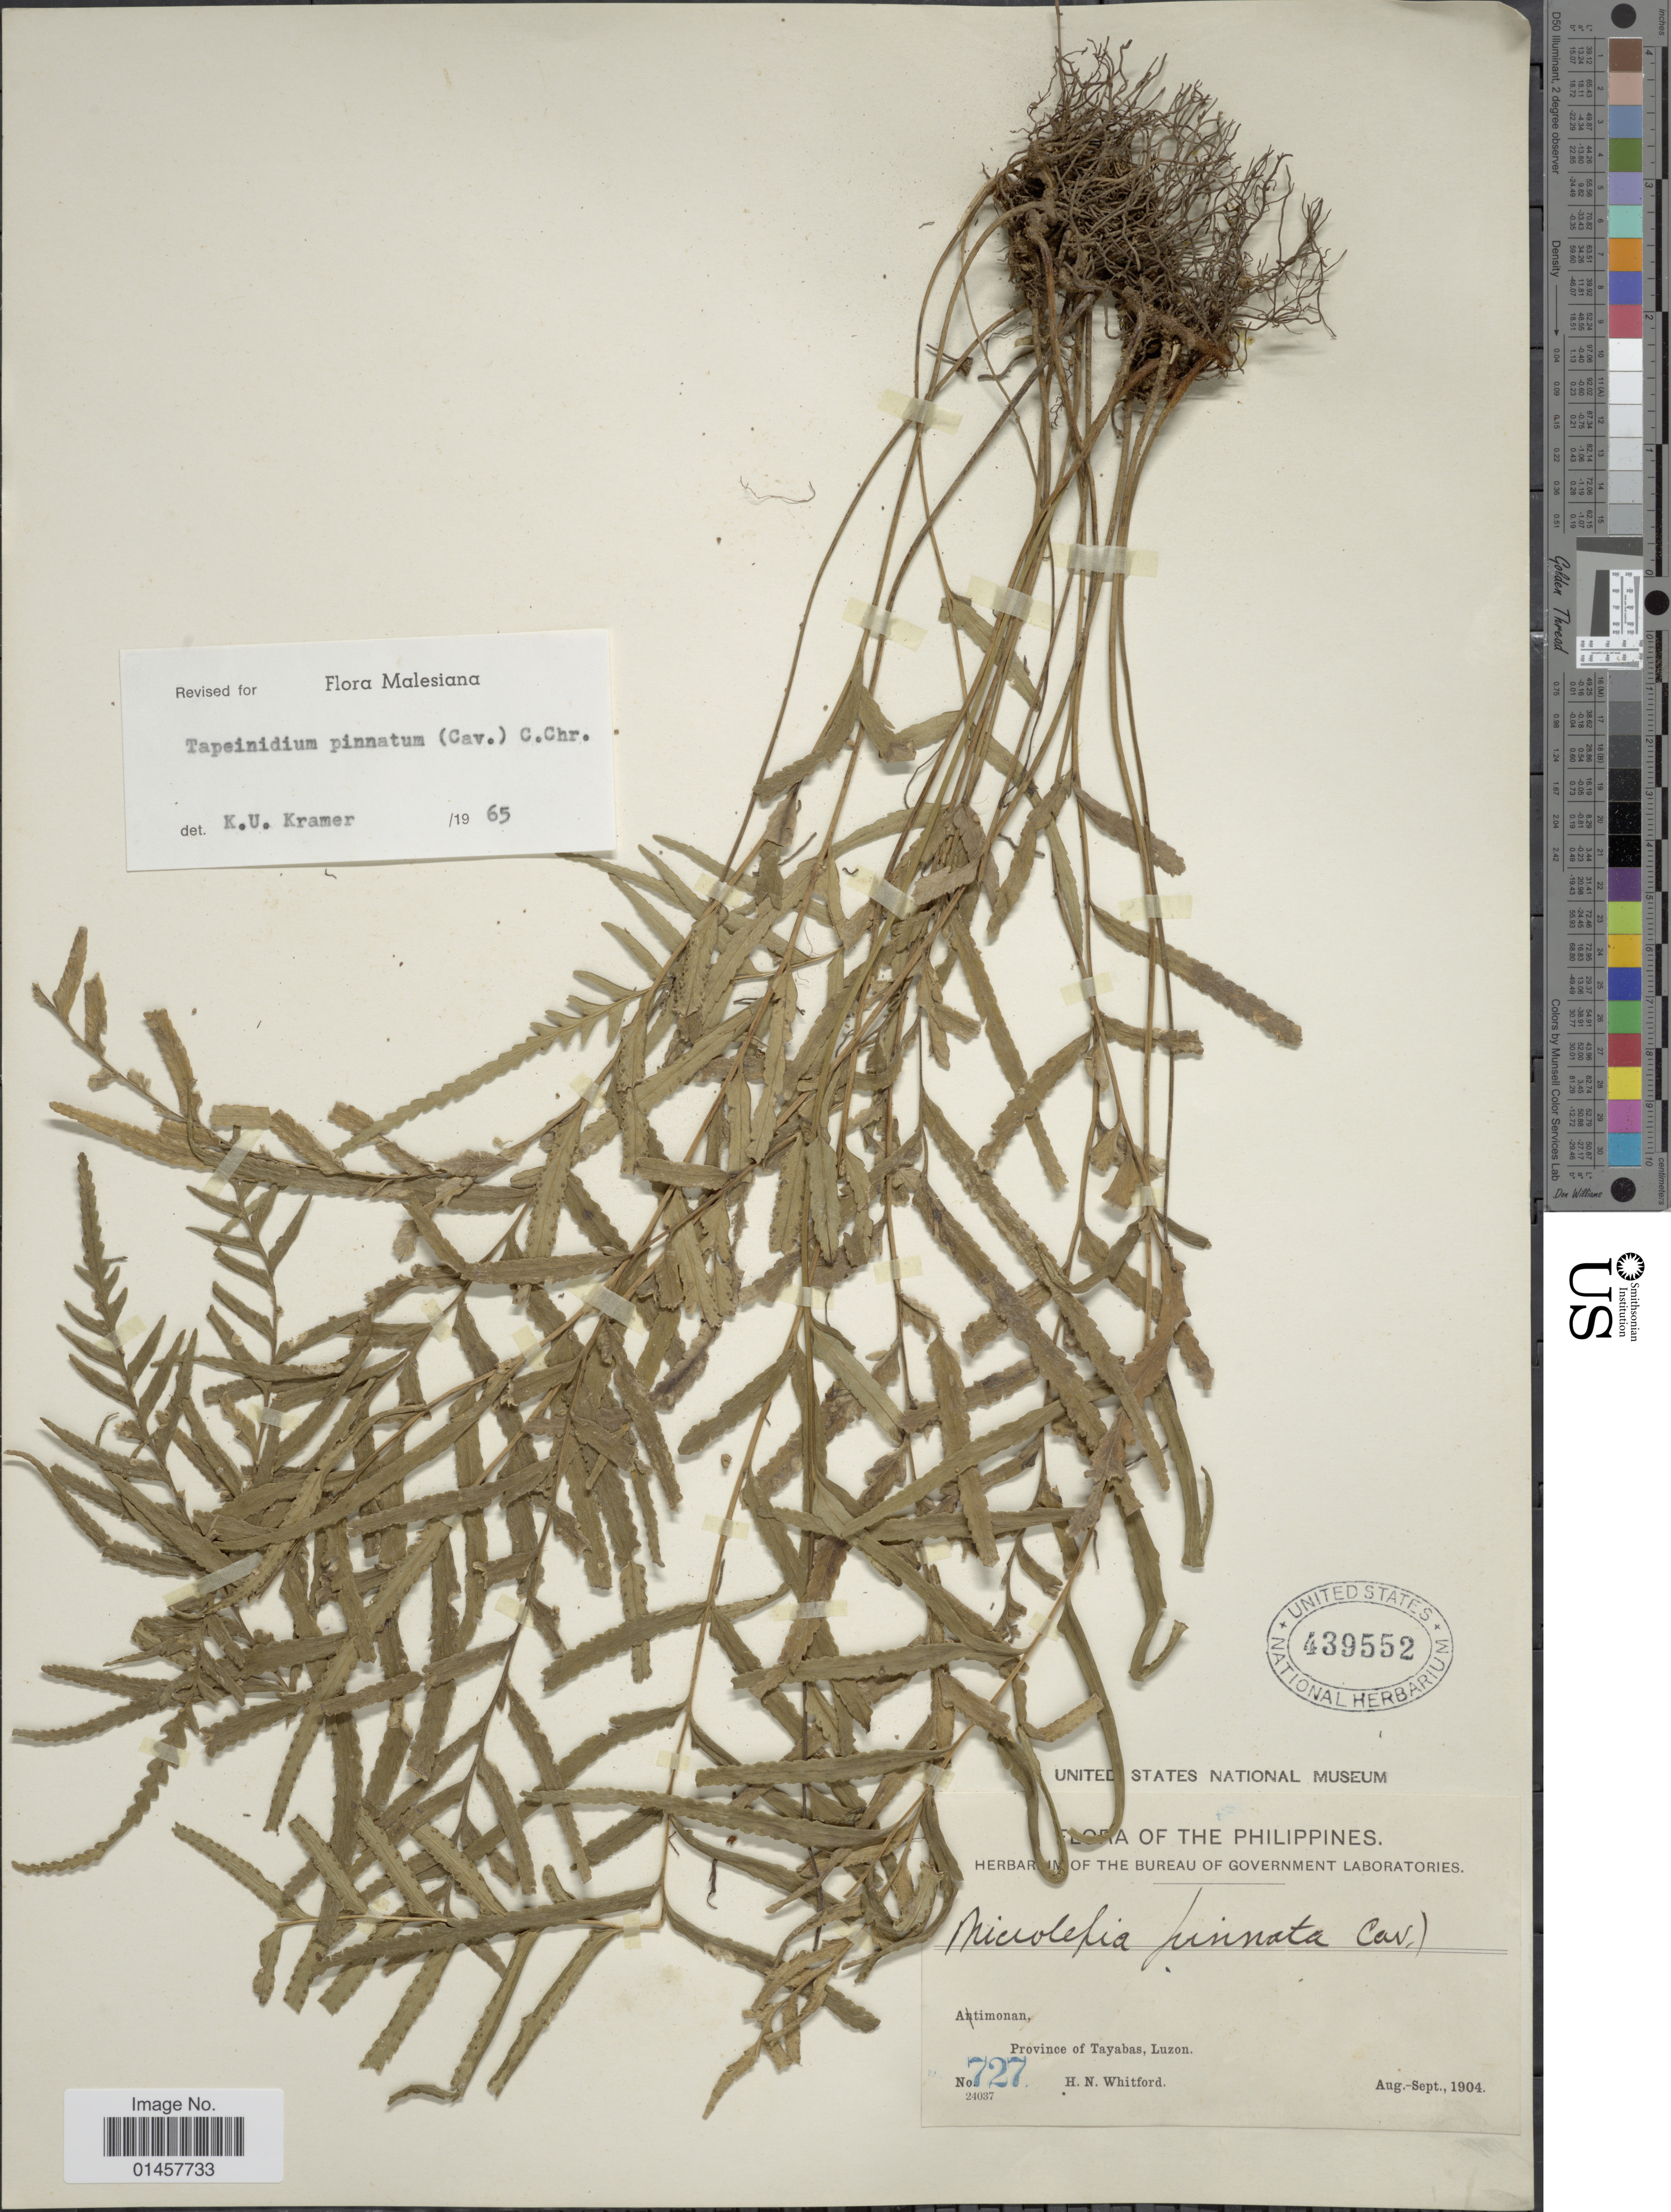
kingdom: Plantae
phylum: Tracheophyta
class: Polypodiopsida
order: Polypodiales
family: Lindsaeaceae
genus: Tapeinidium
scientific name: Tapeinidium pinnatum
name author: (Cav.) C. Chr.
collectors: H. N. Whitford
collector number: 727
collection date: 1904-08/1904-09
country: Philippines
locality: Atimonan, Province of Tayabas, Luzon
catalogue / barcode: US 439552